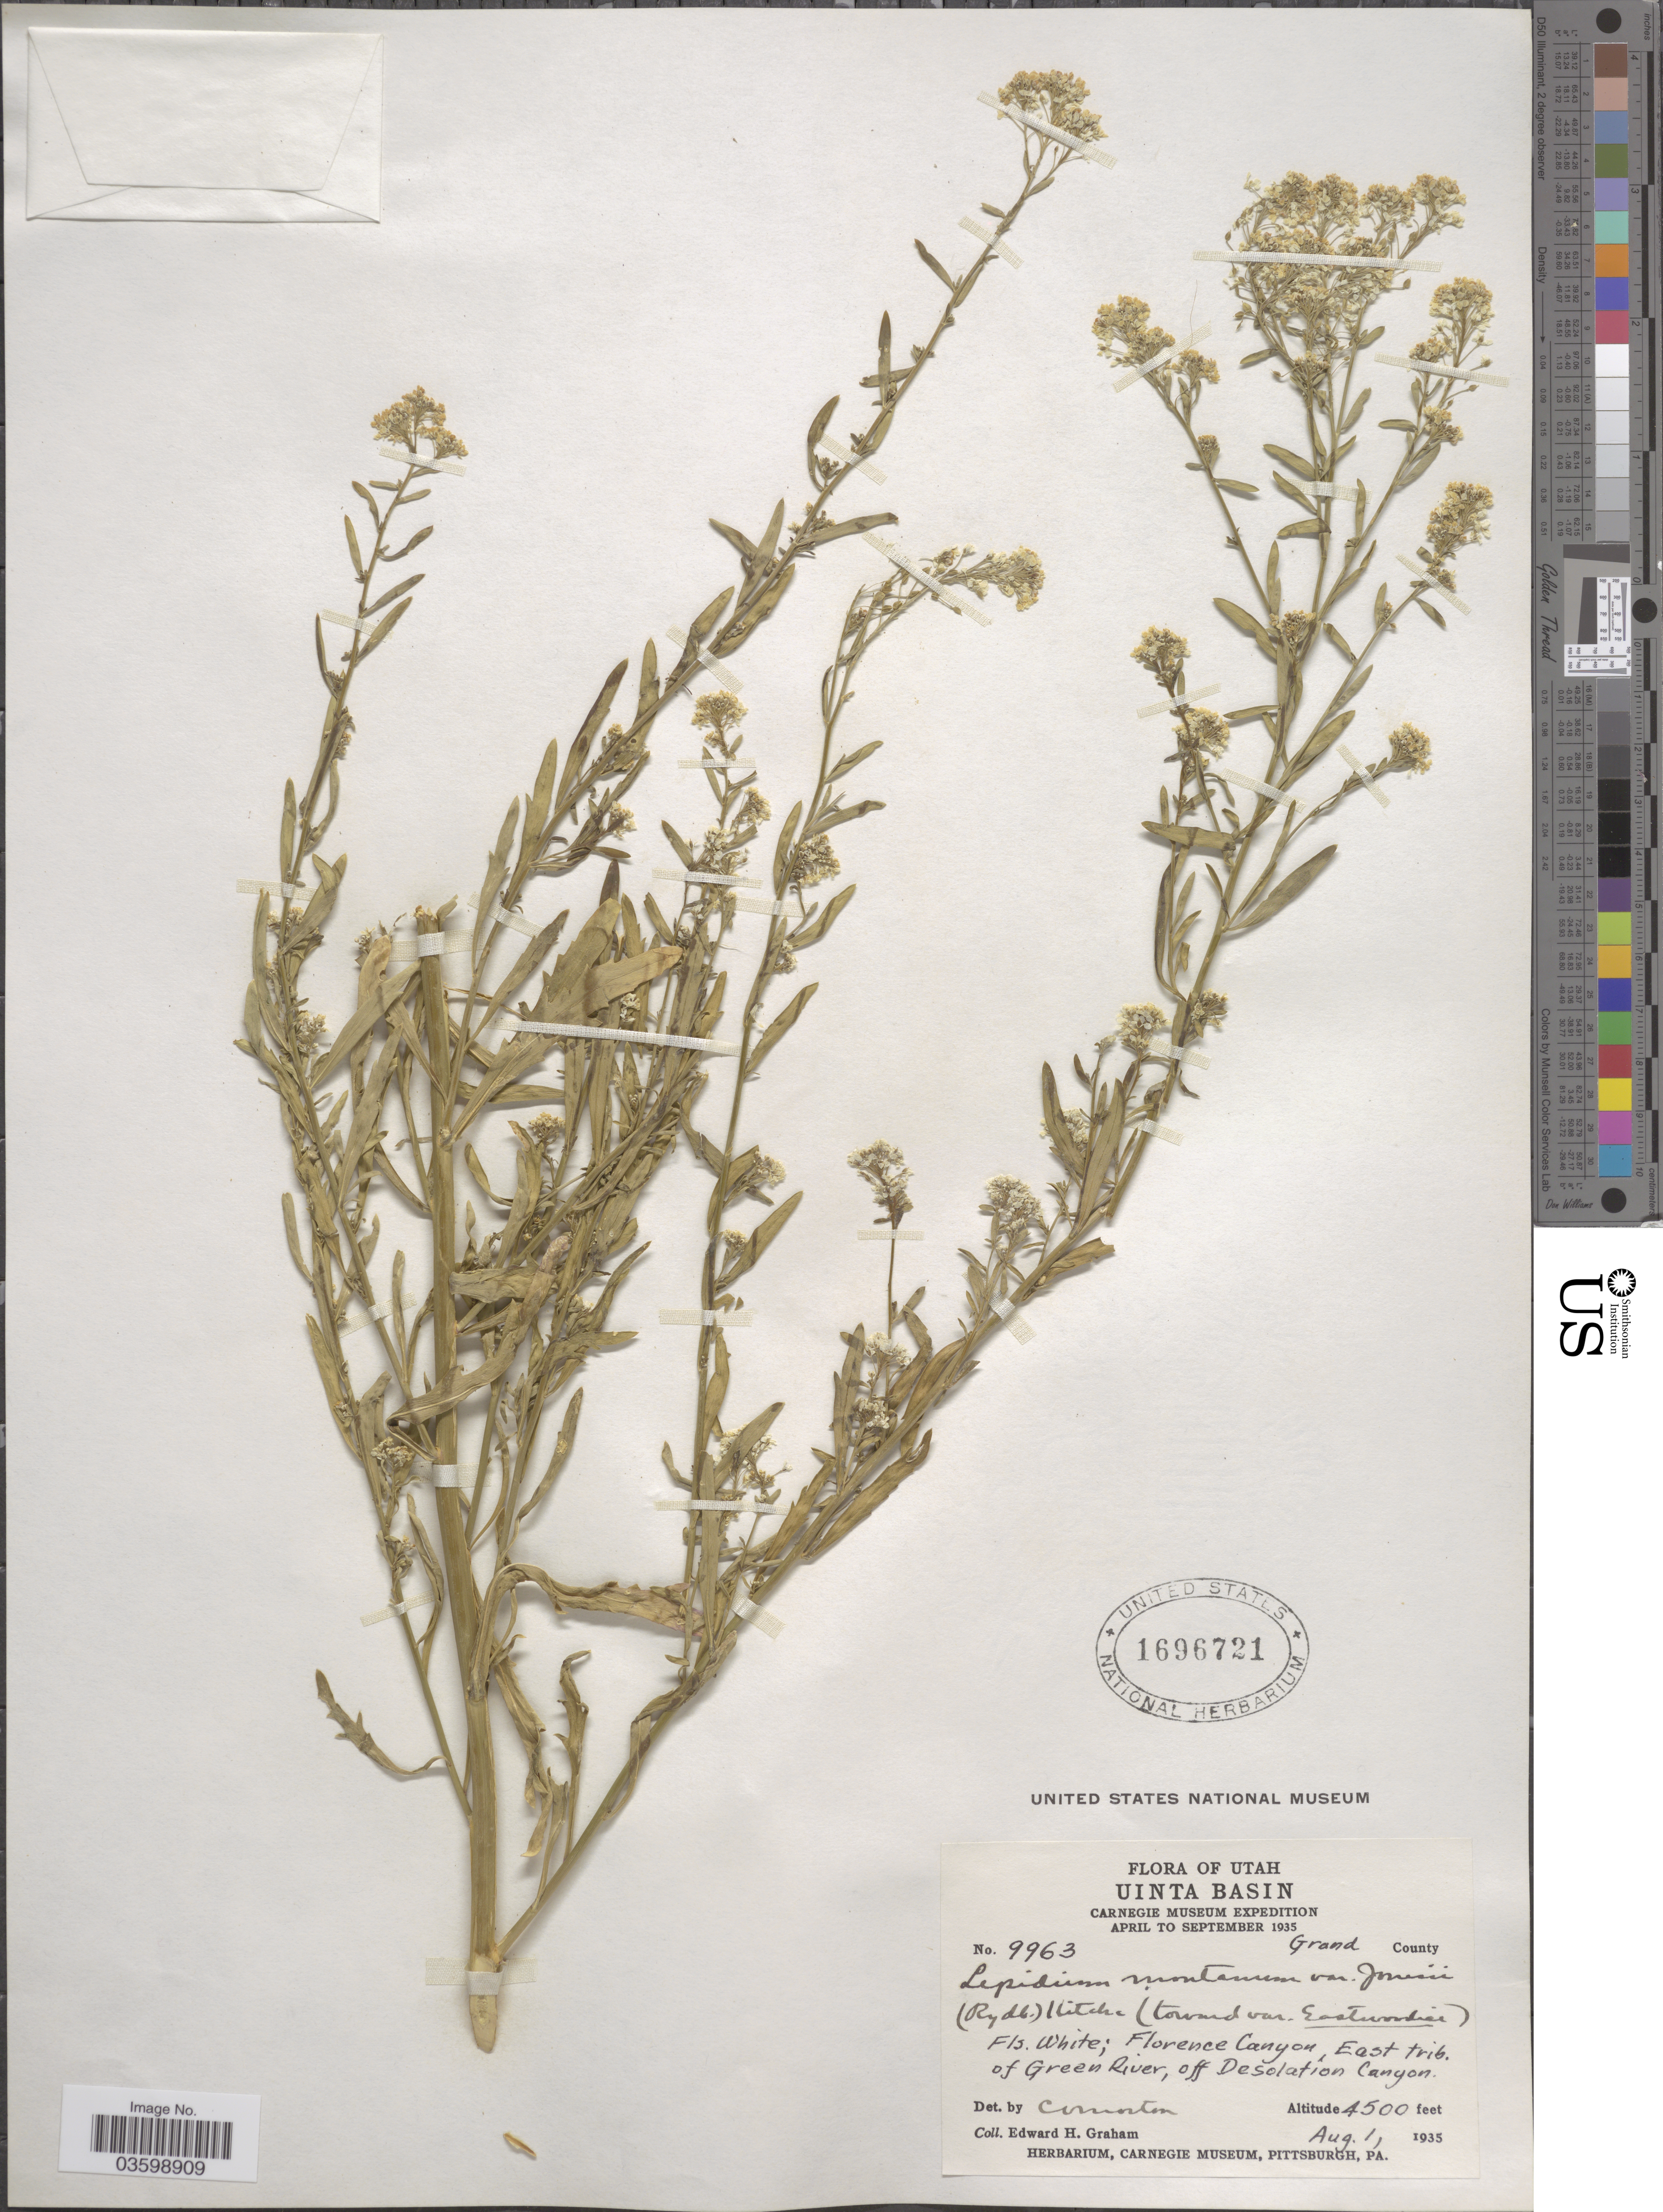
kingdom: Plantae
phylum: Tracheophyta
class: Magnoliopsida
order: Brassicales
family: Brassicaceae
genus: Lepidium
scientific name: Lepidium montanum var. jonesii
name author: (Rydb.) C.L. Hitchc.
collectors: E. H. Graham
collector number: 9963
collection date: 1935-08-01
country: United States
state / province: Utah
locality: Uinta Basin. Grand County. Florence Canyon, East trib. of Green River, off Desolation Canyon.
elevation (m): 1372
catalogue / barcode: US 1696721